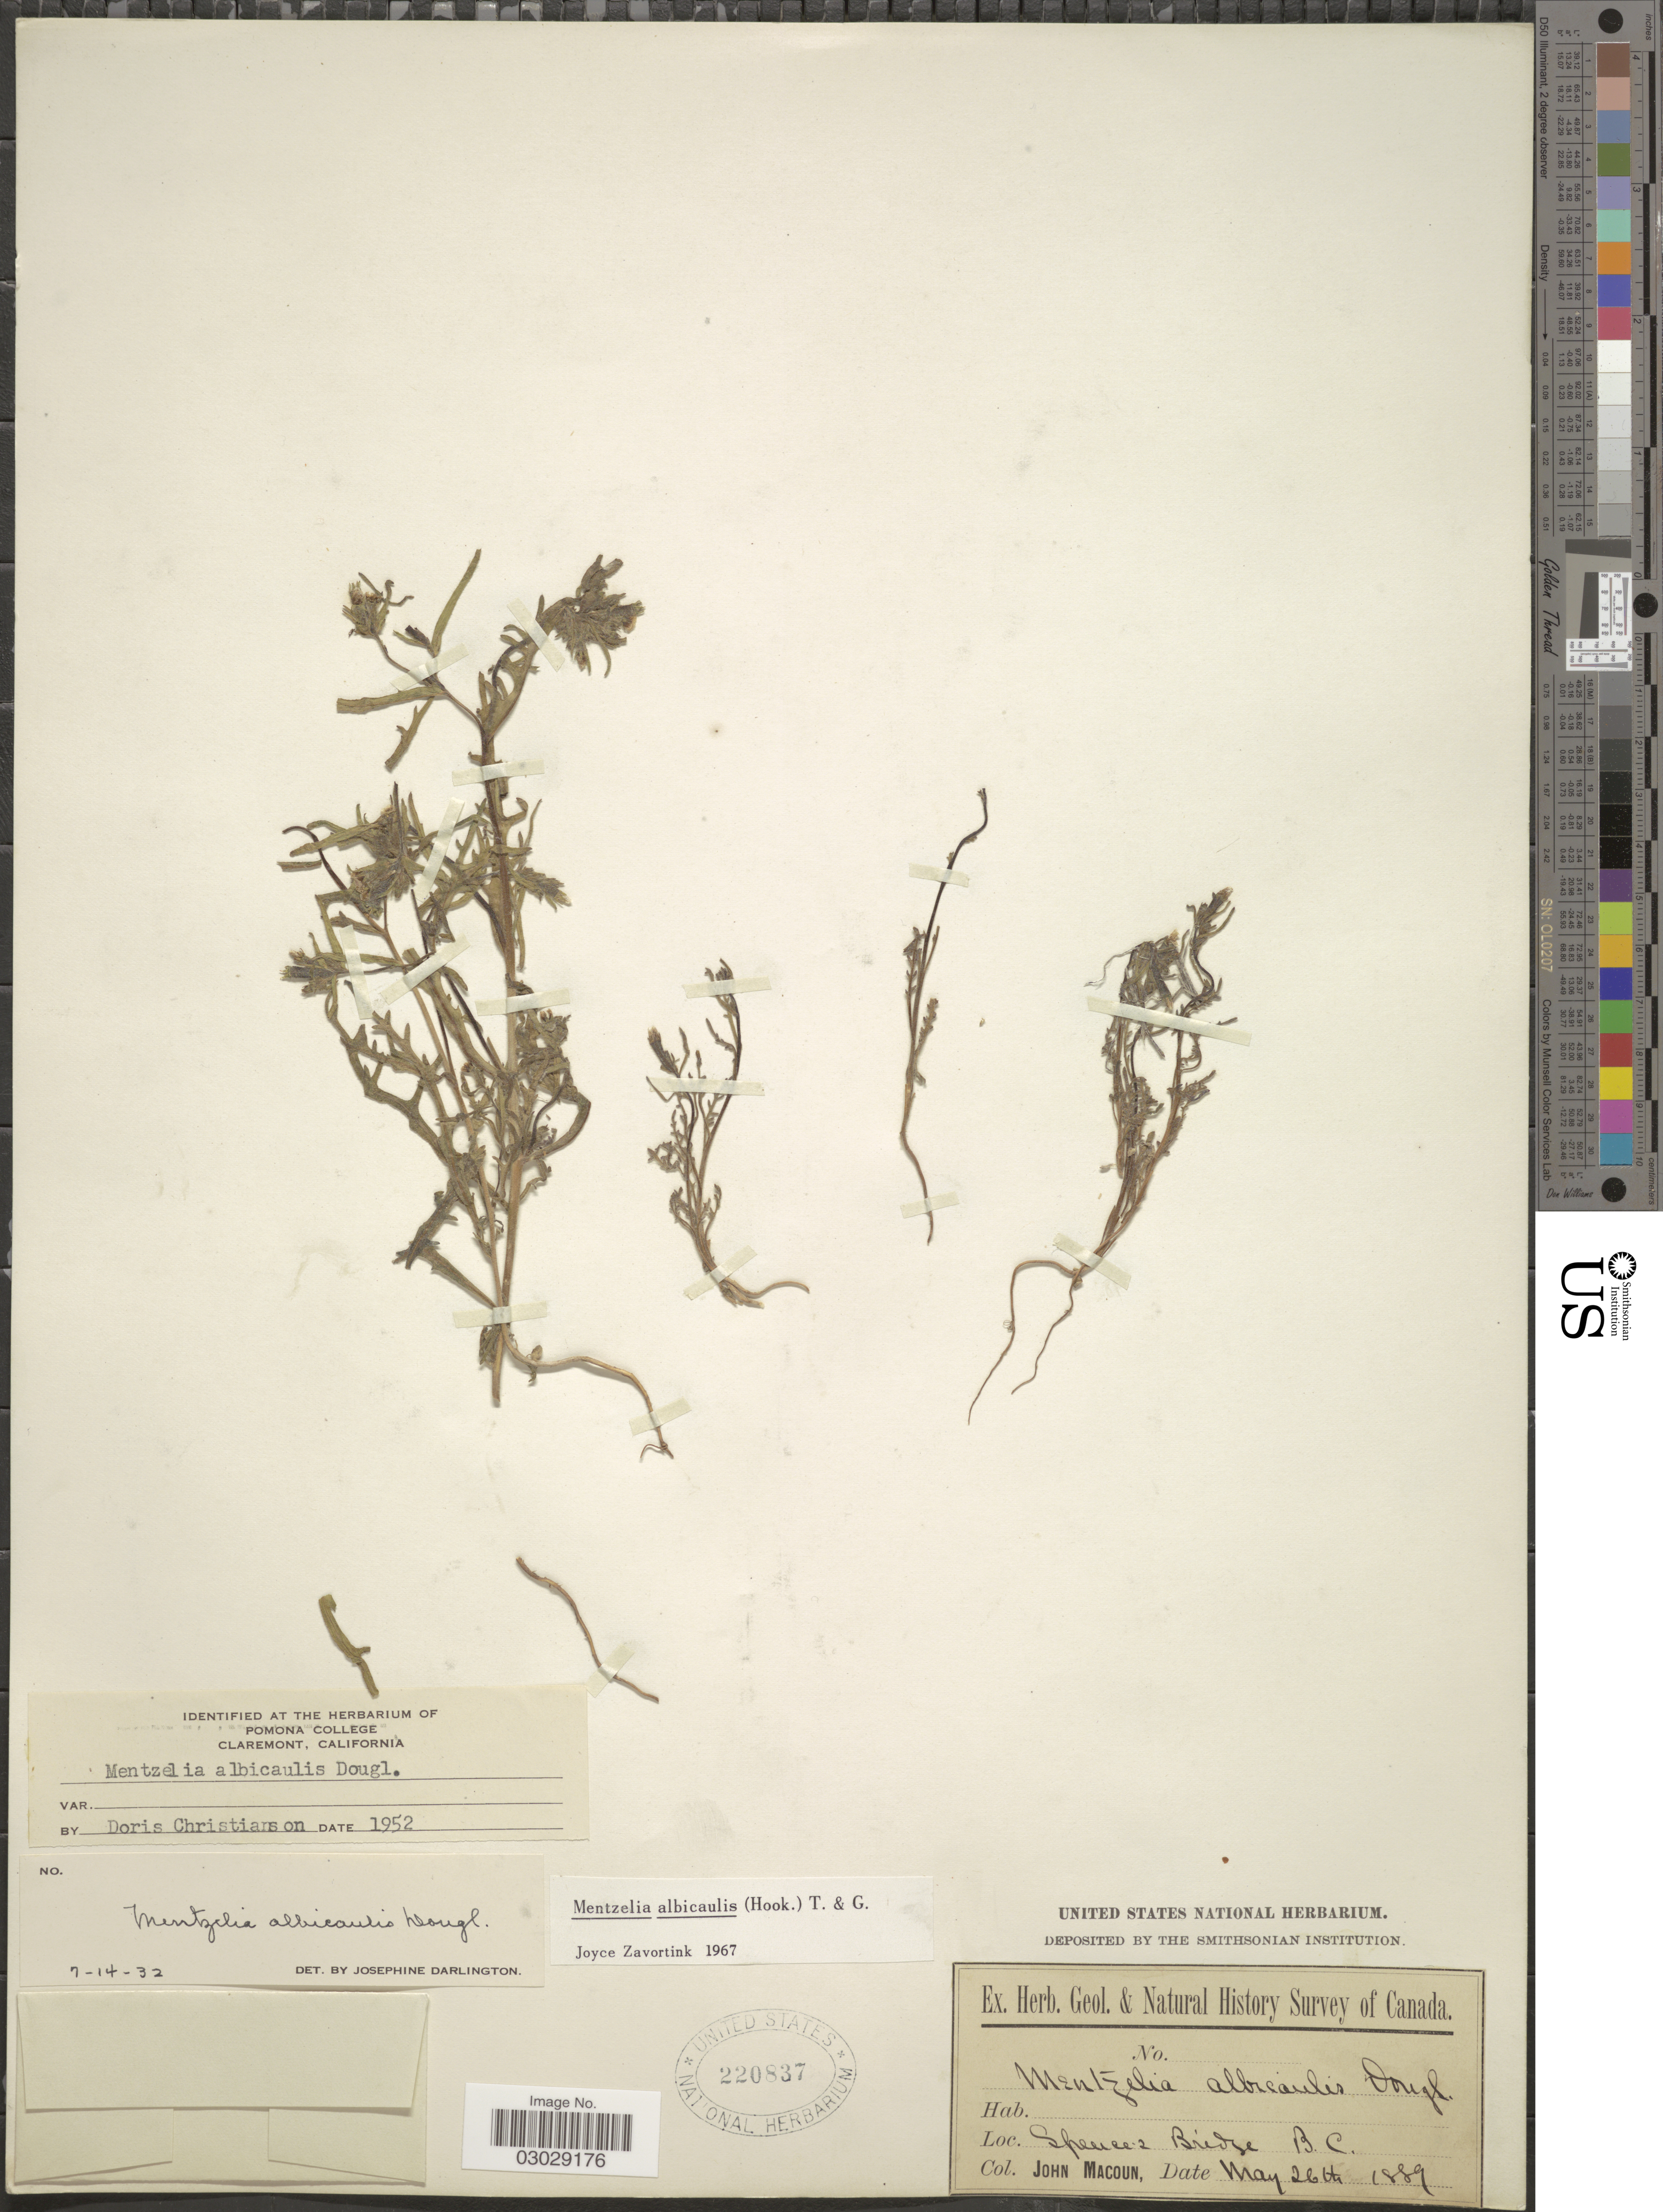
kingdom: Plantae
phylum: Tracheophyta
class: Magnoliopsida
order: Cornales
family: Loasaceae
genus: Mentzelia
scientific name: Mentzelia albicaulis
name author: (Douglas ex Hook.) Douglas ex Torr. & A. Gray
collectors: J. Macoun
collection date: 1889-05-26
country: Canada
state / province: British Columbia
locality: Spences Bridge.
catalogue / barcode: US 220837